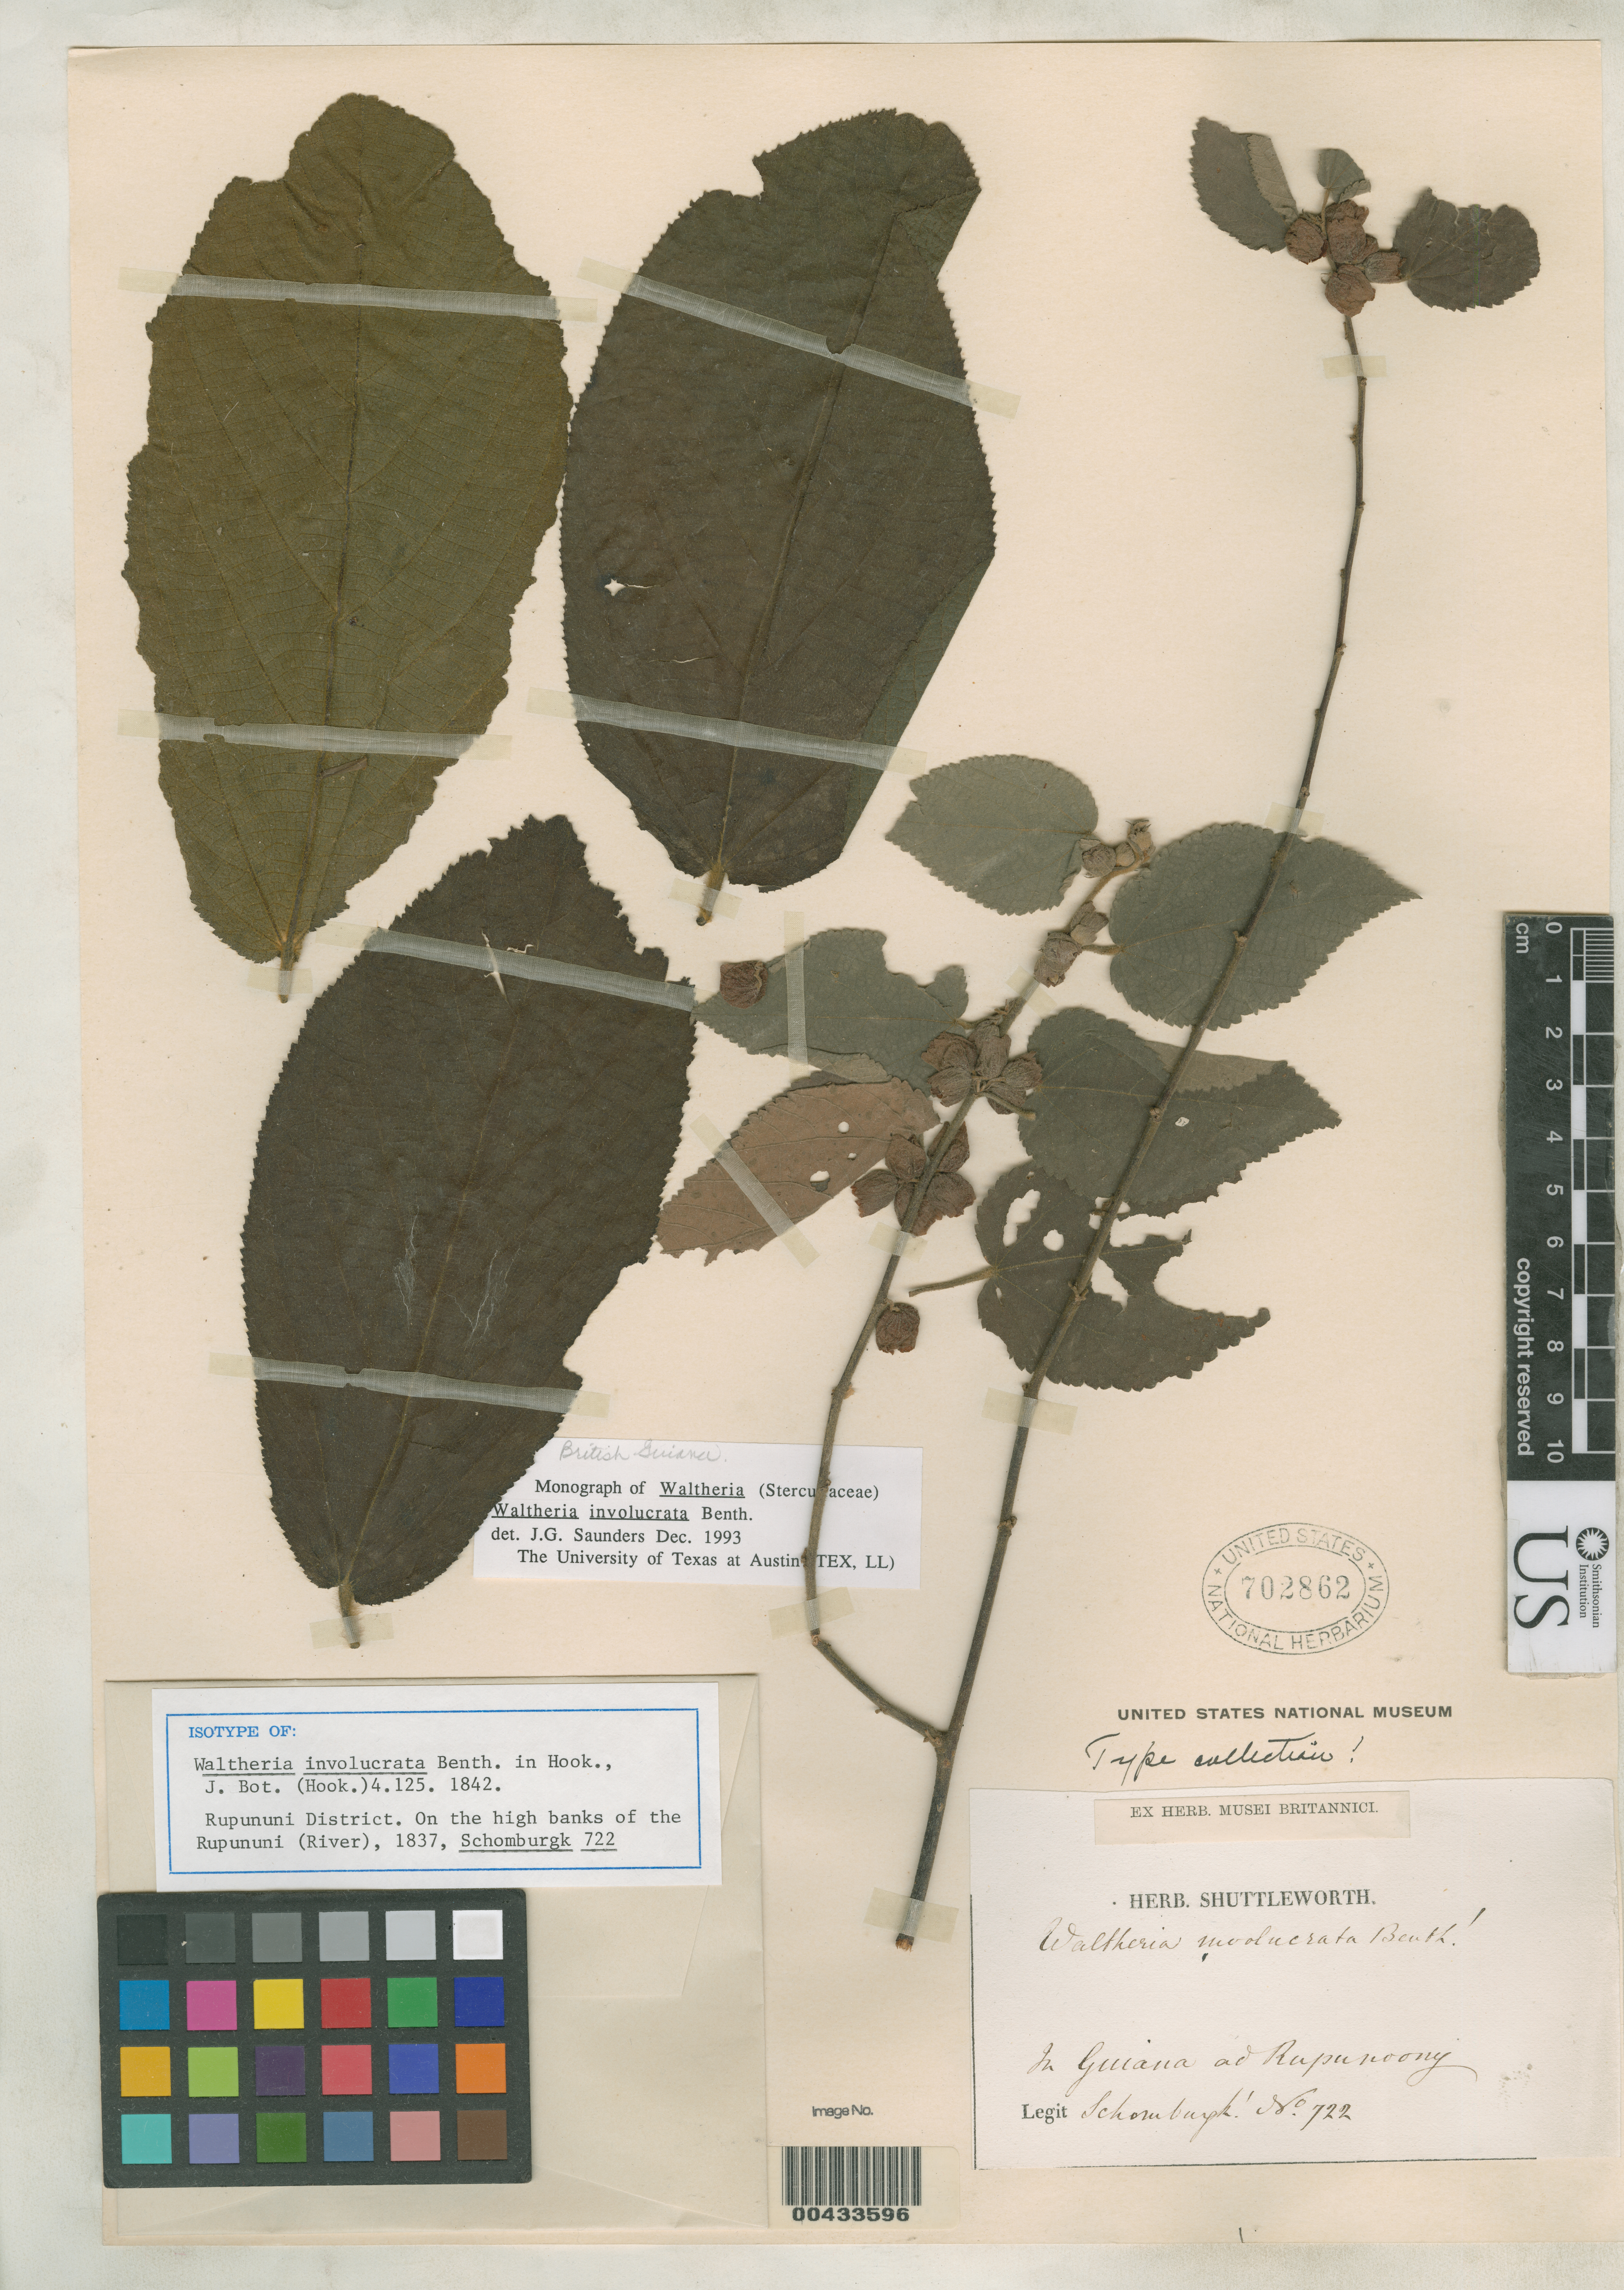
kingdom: Plantae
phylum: Tracheophyta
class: Magnoliopsida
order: Malvales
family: Malvaceae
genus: Waltheria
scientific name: Waltheria involucrata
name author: Benth.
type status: Isolectotype; Type Collection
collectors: R. H. Schomburgk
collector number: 722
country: Guyana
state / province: Rupununi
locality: Rupununi River. [Rupununi is a former administrative region.]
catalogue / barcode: US 702862